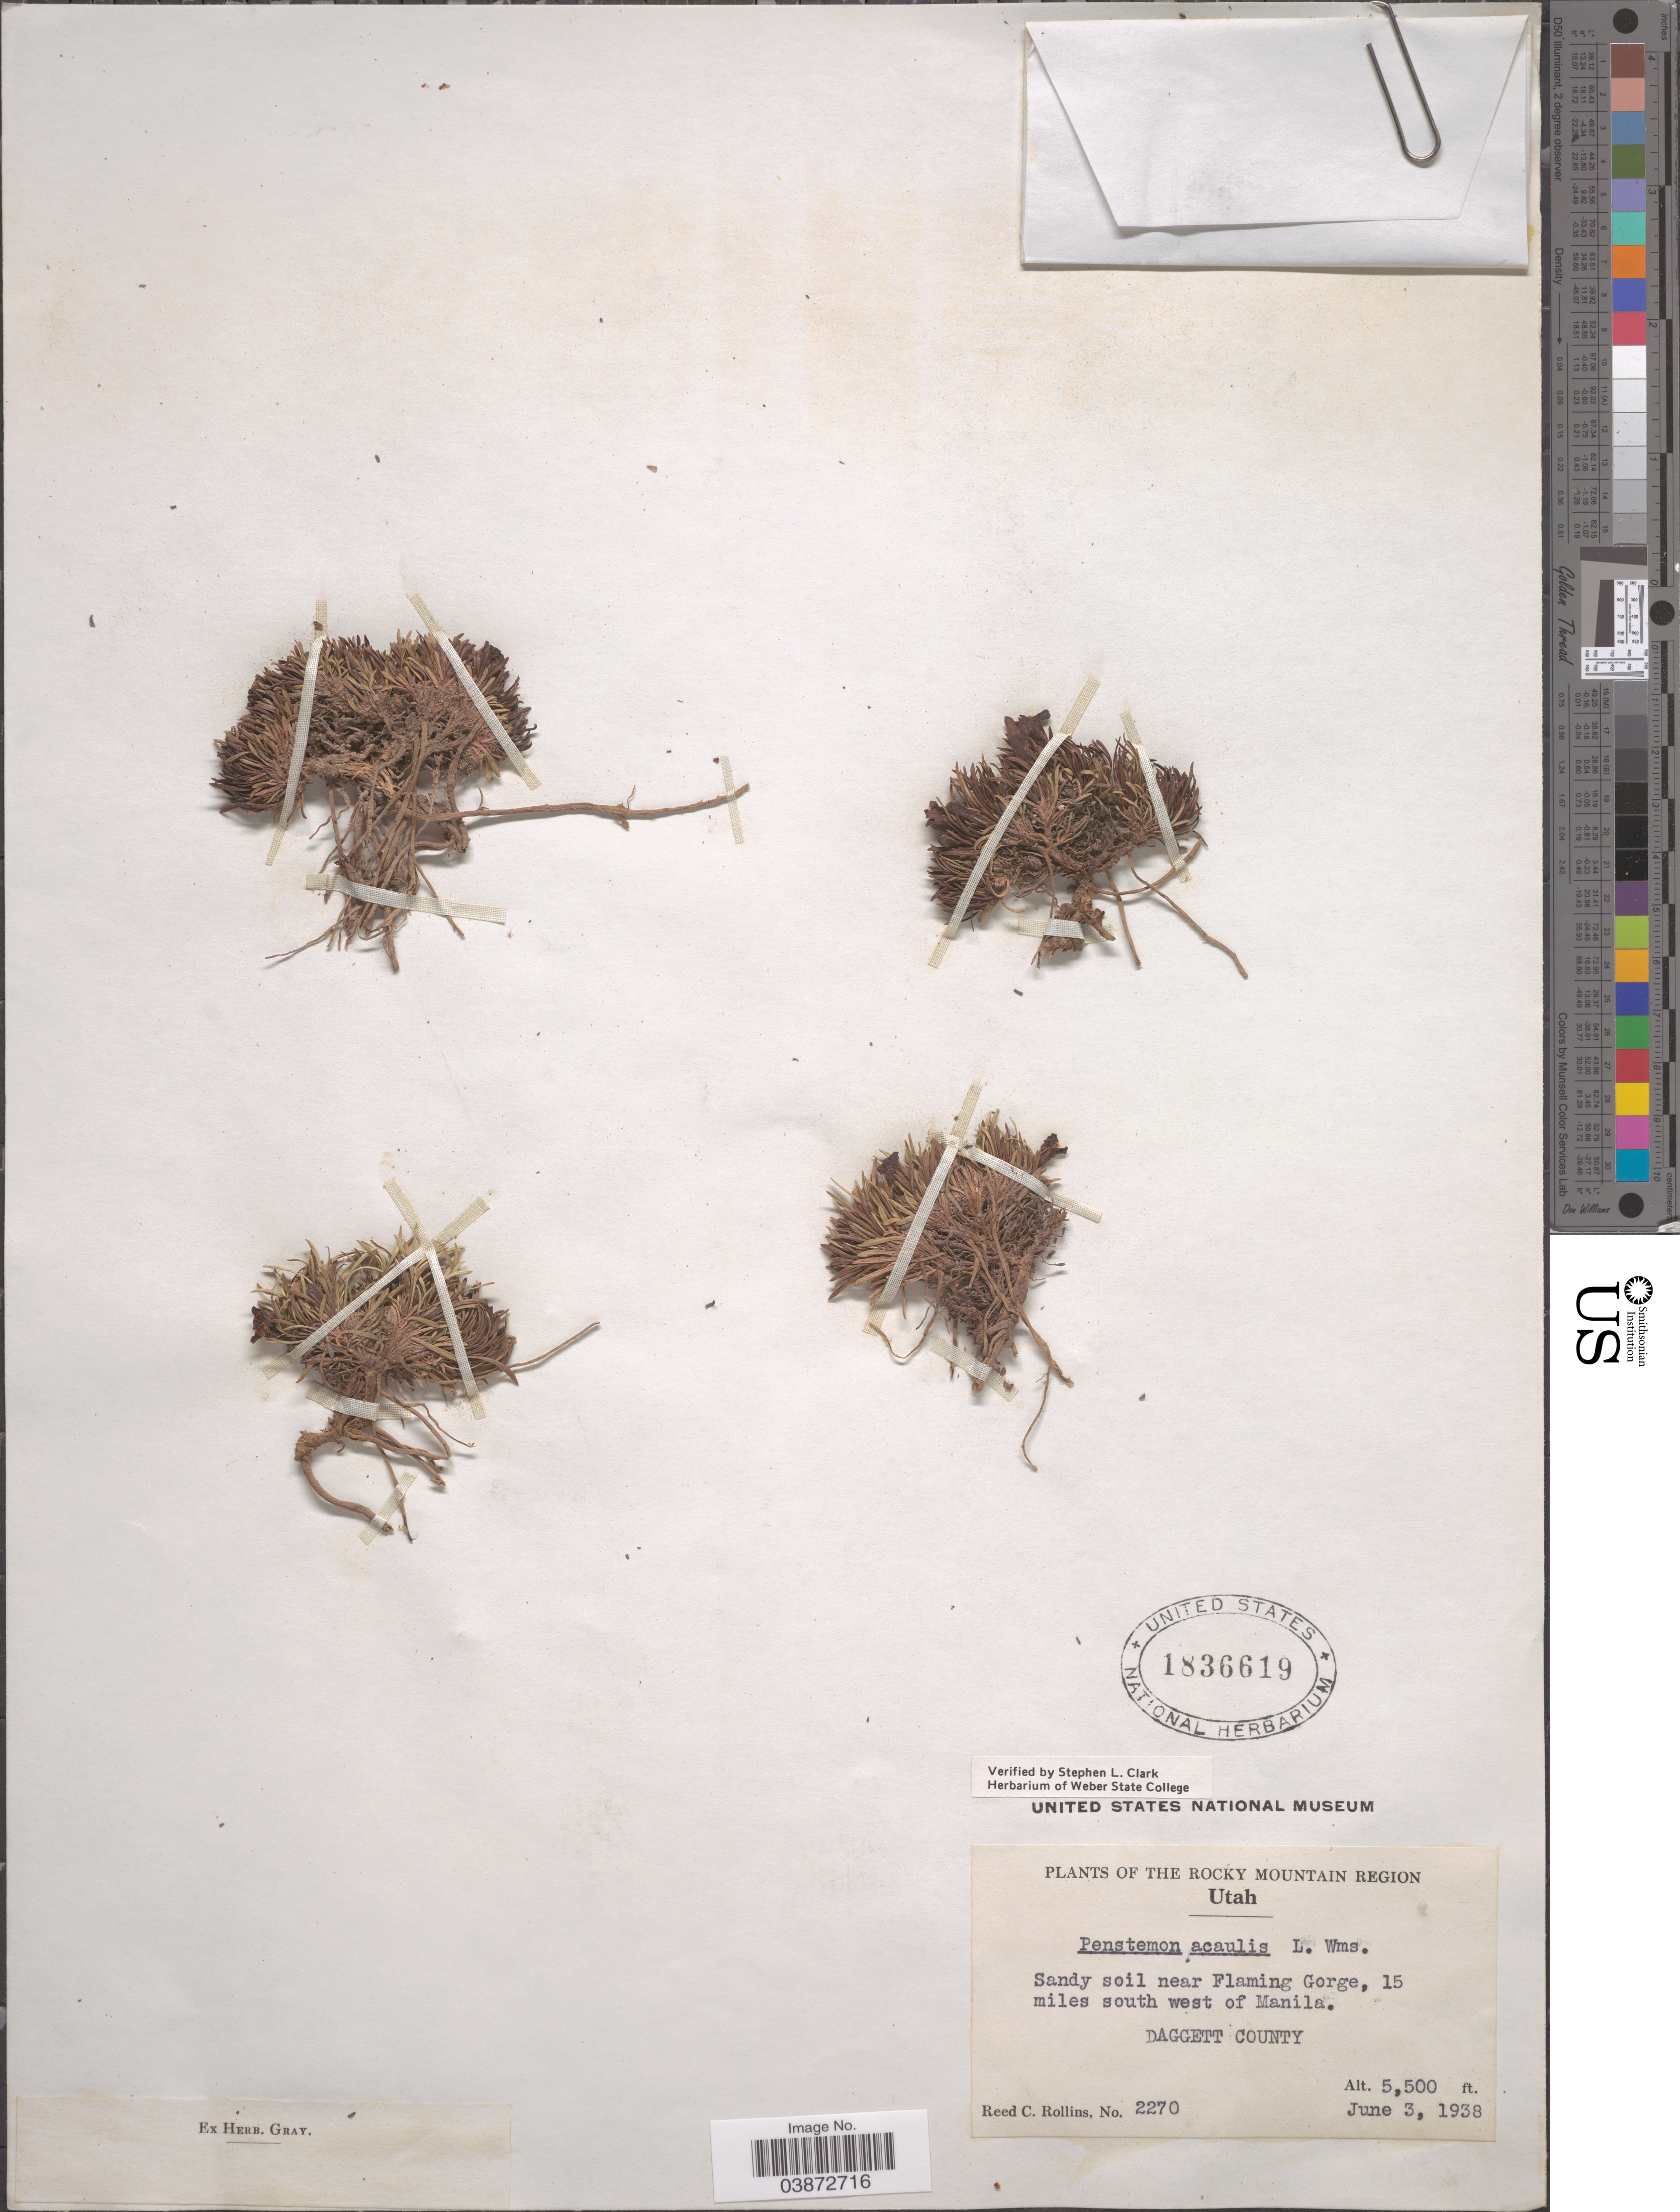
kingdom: Plantae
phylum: Tracheophyta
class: Magnoliopsida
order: Lamiales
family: Plantaginaceae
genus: Penstemon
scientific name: Penstemon acaulis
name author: L.O. Williams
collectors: R. C. Rollins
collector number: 2270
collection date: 1938-06-03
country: United States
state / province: Utah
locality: The Rocky Mountain Region. Sandy soil near Flaming Gorge, 15 miles south west of Manila. Daggett County.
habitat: sandy soil near gorge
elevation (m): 1676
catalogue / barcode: US 1836619